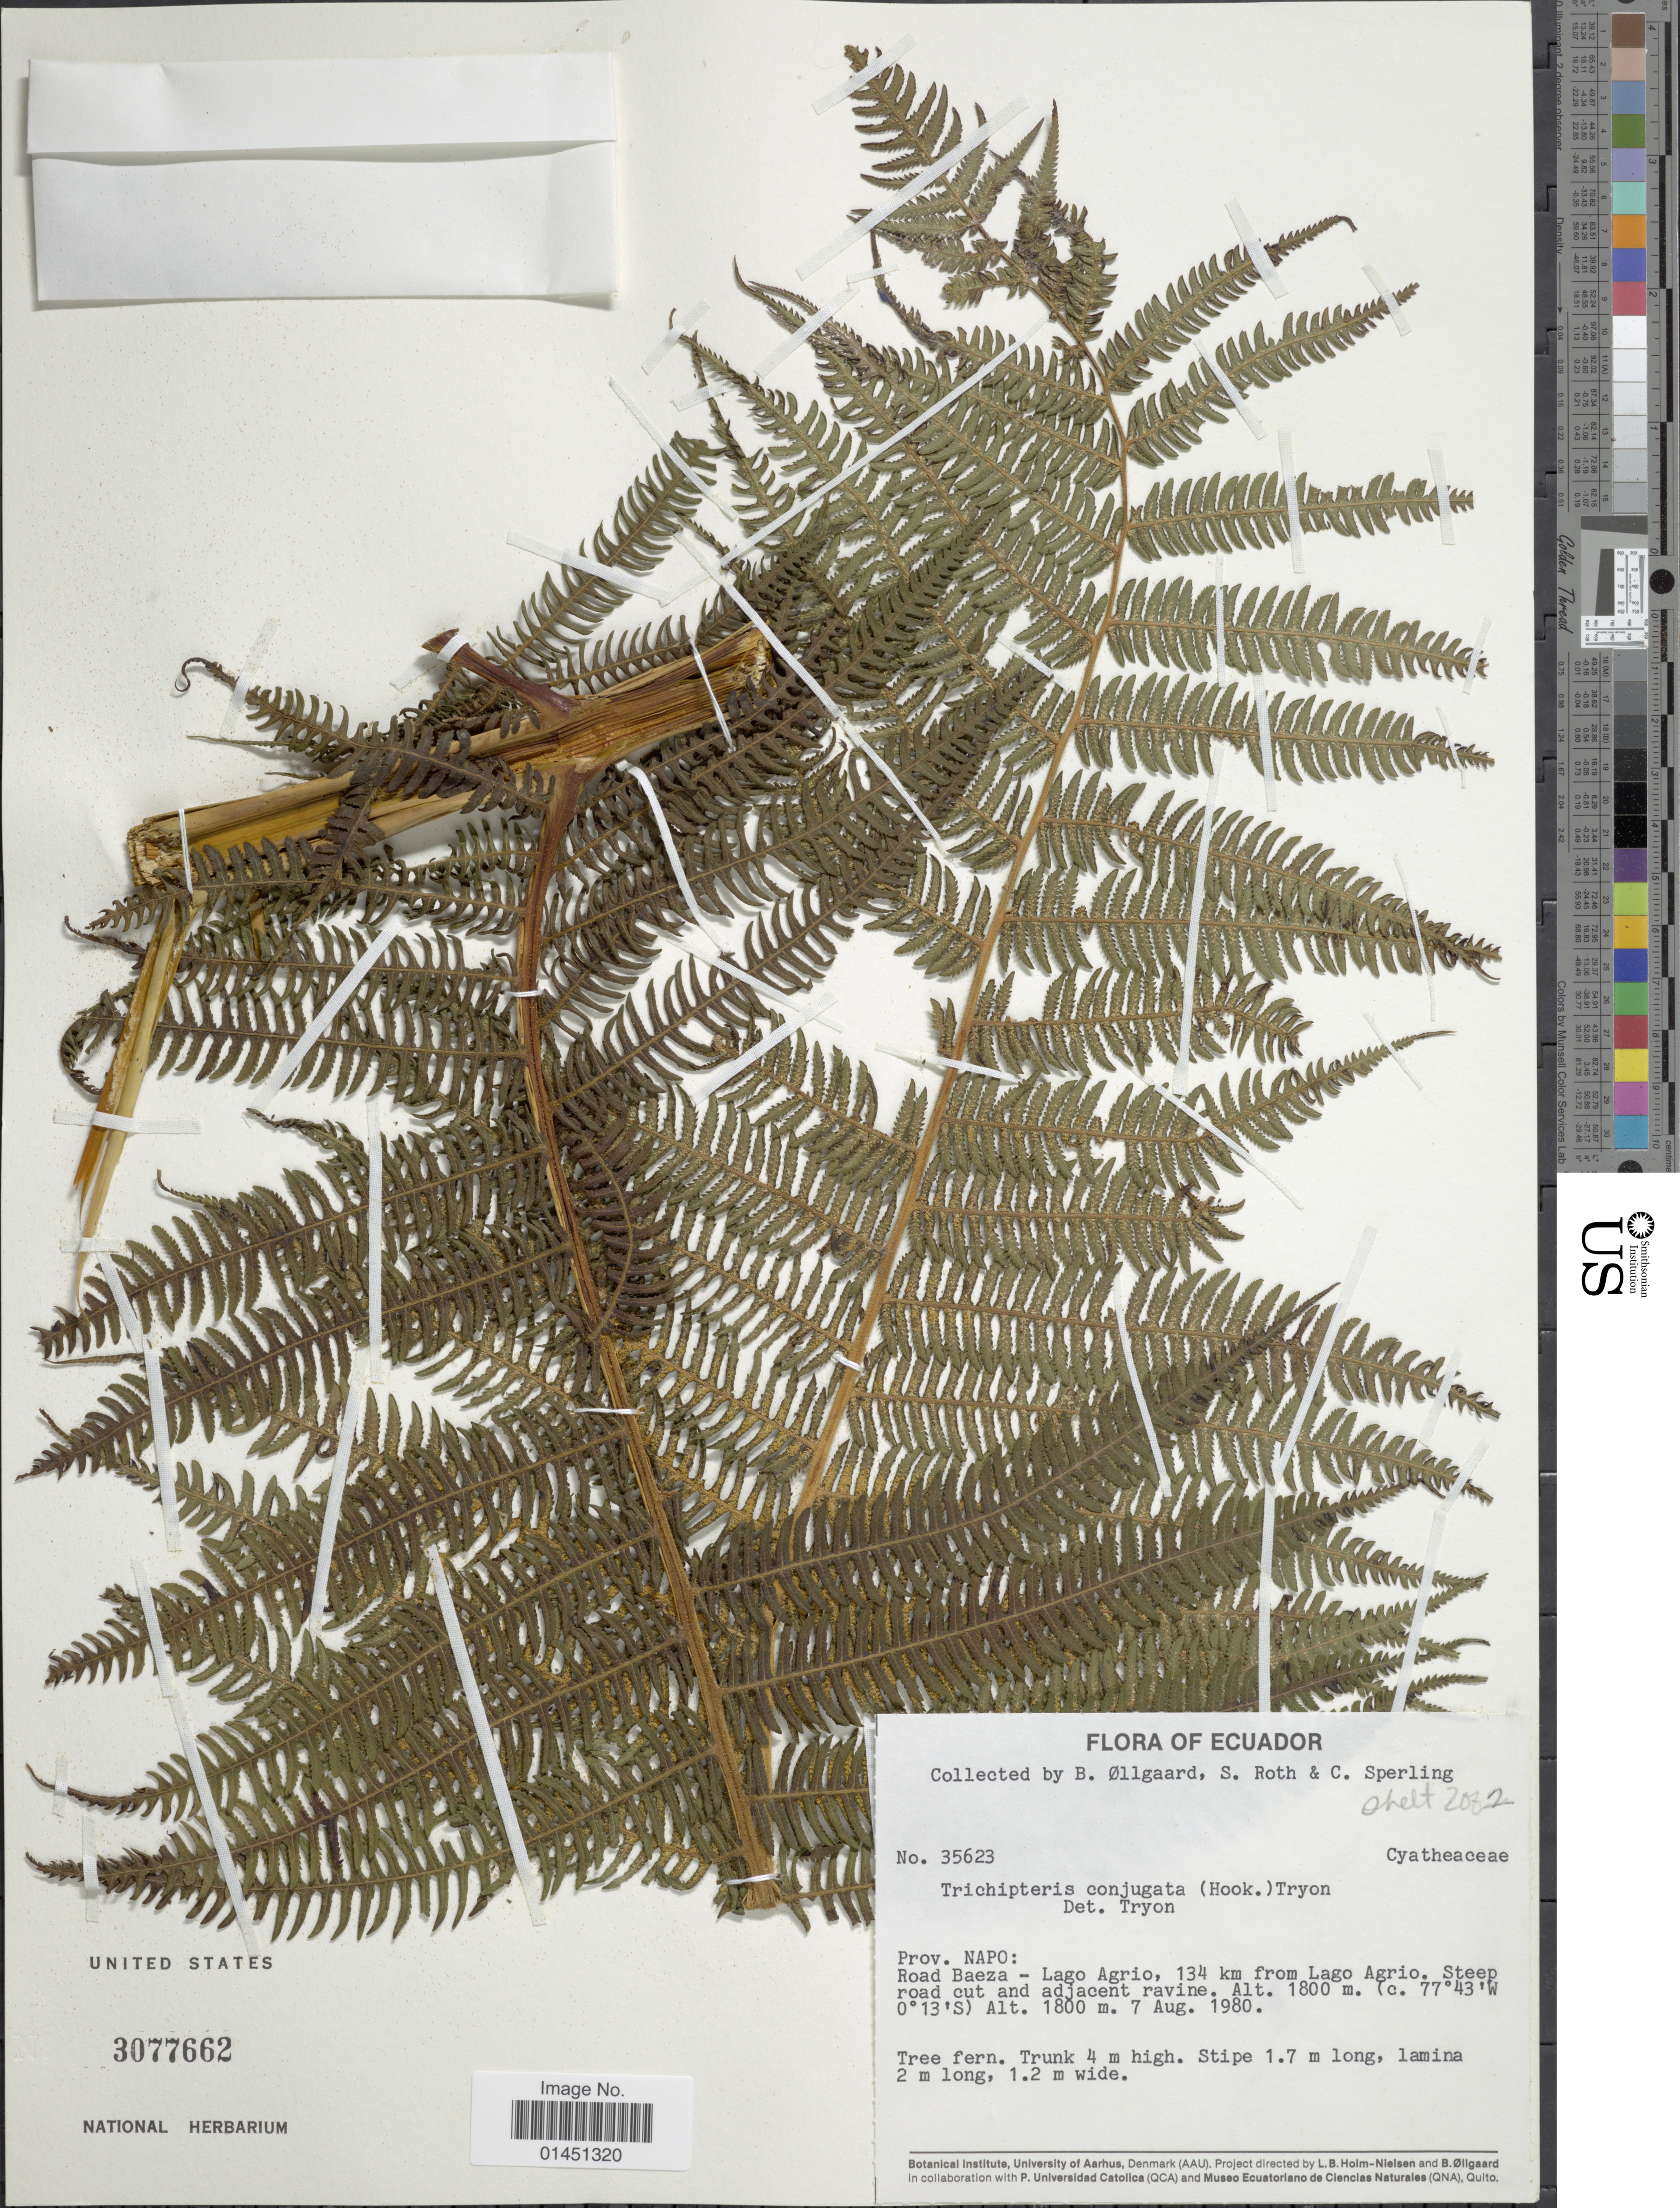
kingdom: Plantae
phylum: Tracheophyta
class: Polypodiopsida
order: Cyatheales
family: Cyatheaceae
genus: Cyathea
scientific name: Cyathea conjugata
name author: (Hook.) Domin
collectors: B. Øllgaard, S. Roth & C. Sperling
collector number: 35623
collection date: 1980-08-07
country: Ecuador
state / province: Napo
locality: Road Baeza - Lago Agrio, 134 km from Lago Agrio. Steep road cut and adjacent ravine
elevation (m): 1800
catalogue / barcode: US 3077662